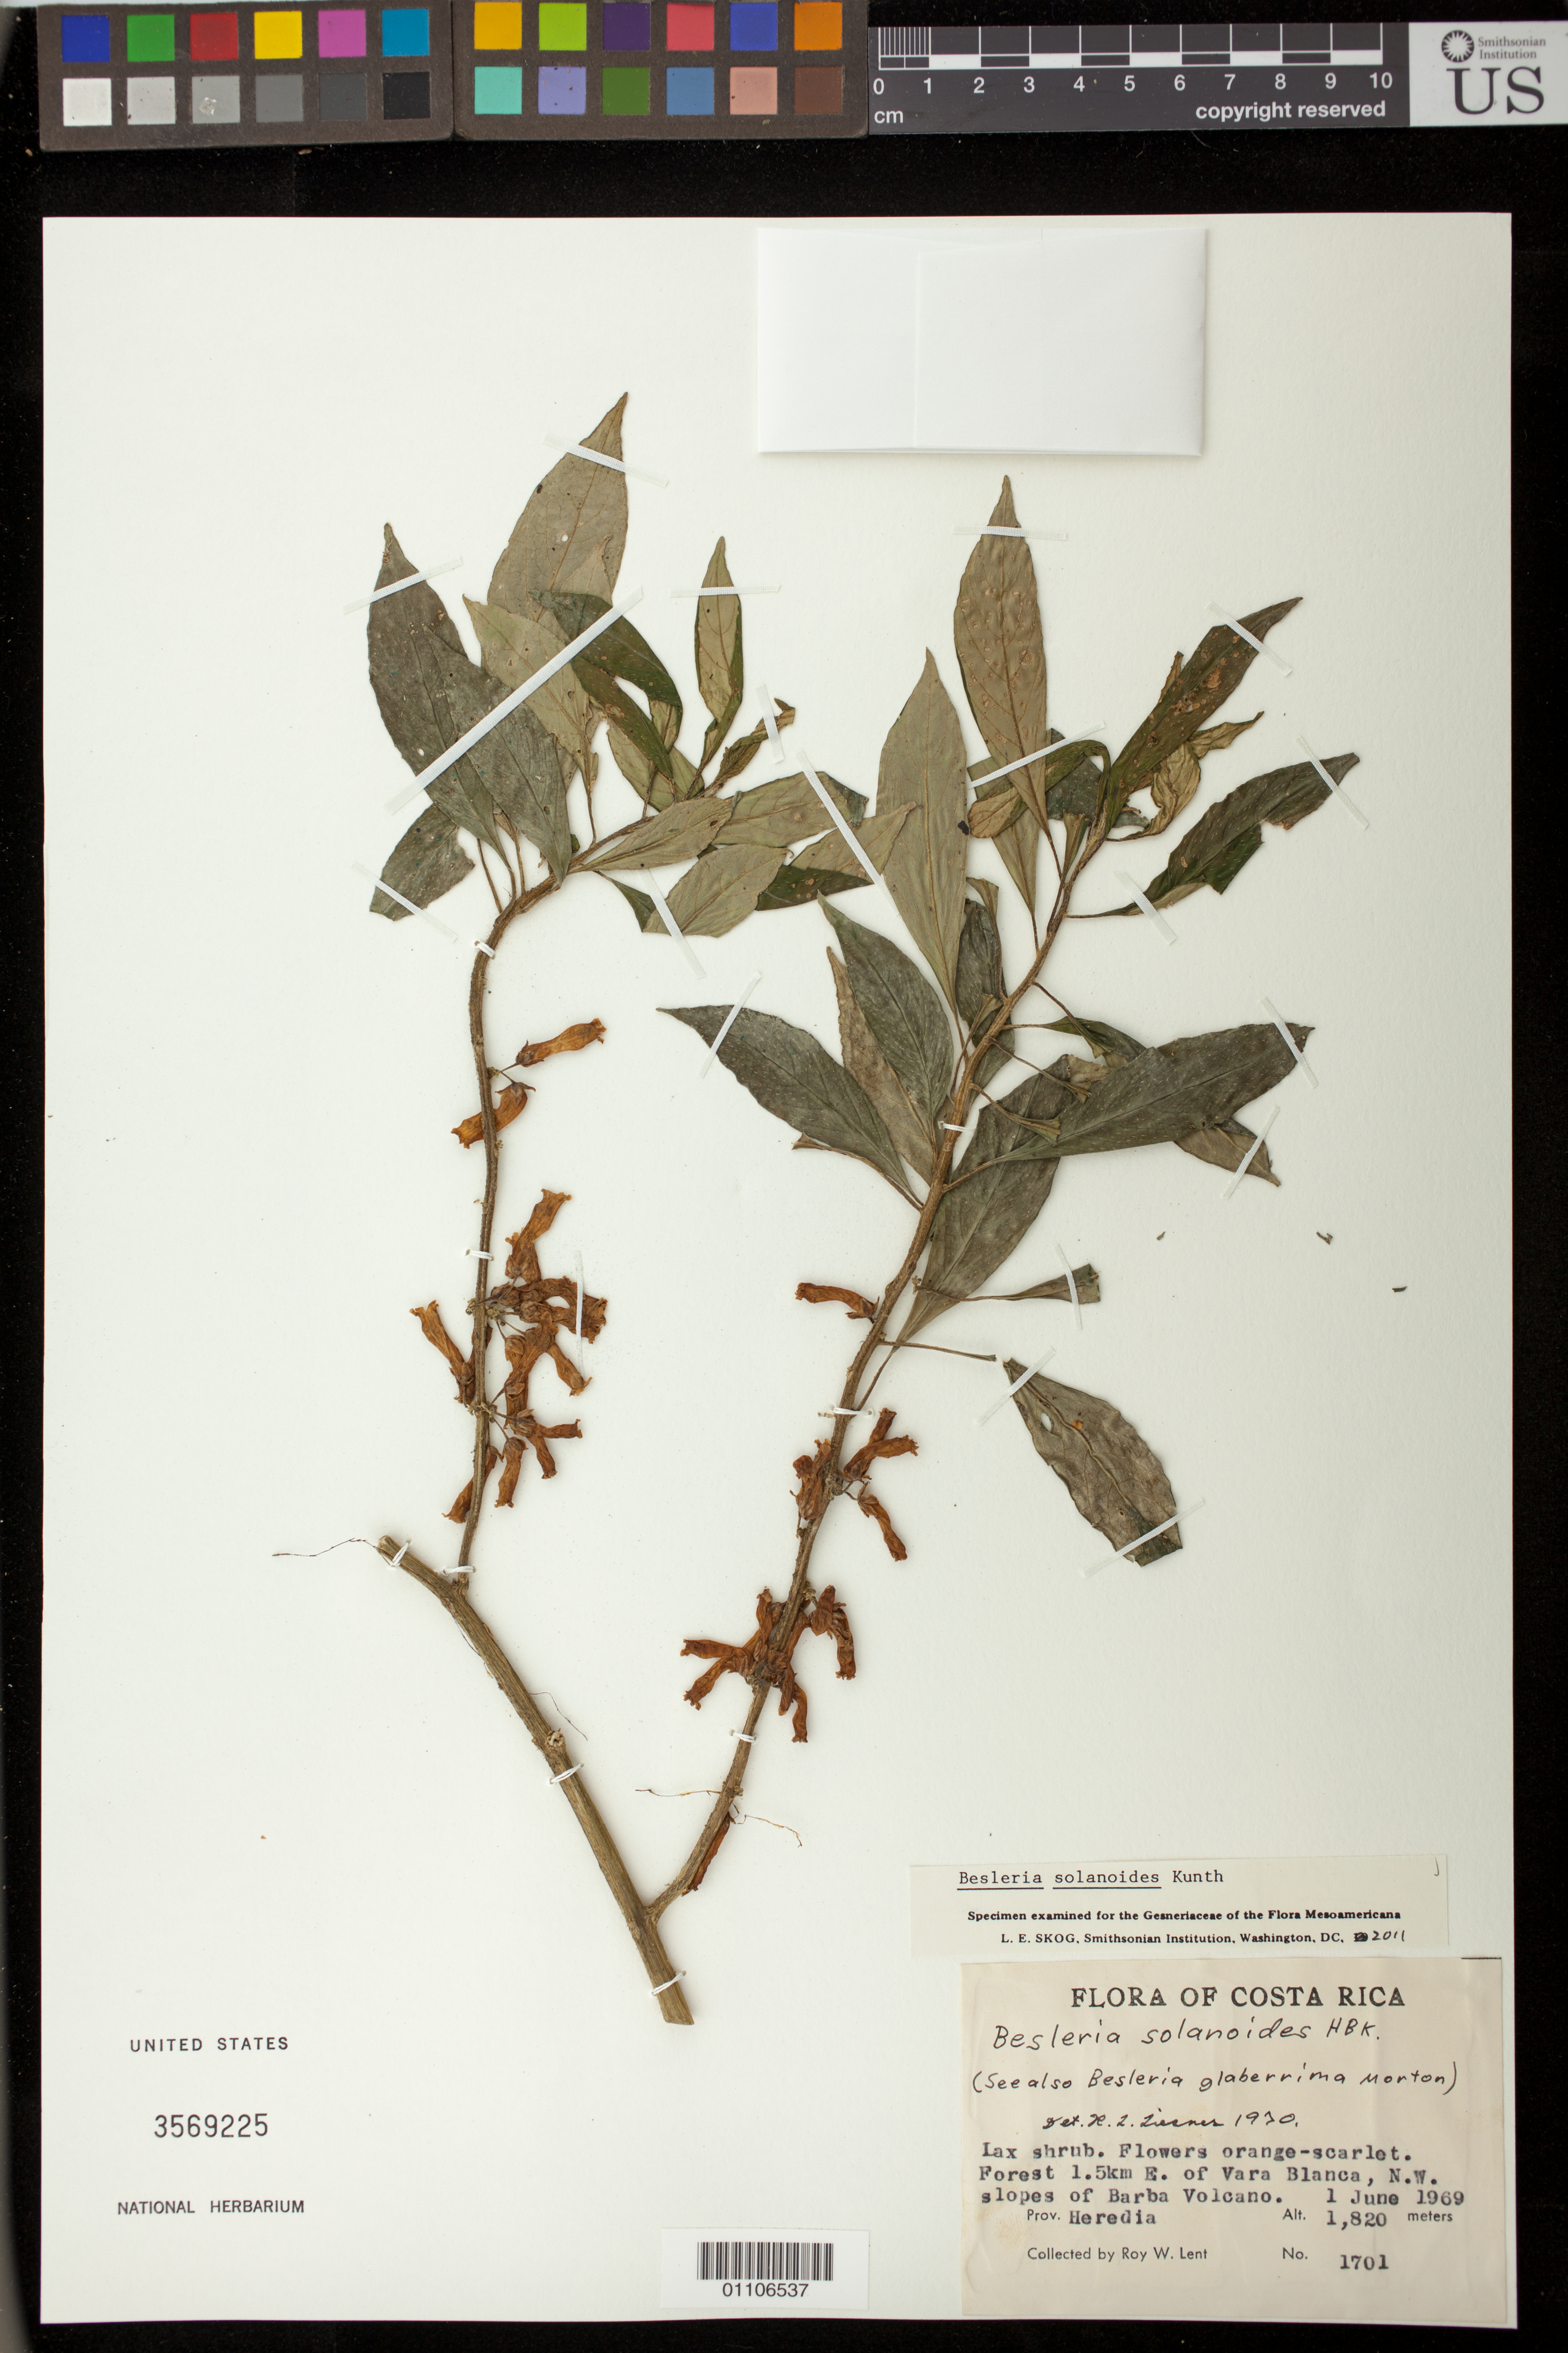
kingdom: Plantae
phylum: Tracheophyta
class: Magnoliopsida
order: Lamiales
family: Gesneriaceae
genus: Besleria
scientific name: Besleria solanoides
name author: Kunth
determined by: Skog, Laurence E.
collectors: R. W. Lent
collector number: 1701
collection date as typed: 01 Jun 1969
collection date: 1969-06-01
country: Costa Rica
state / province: Heredia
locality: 1.5 km E of Vara Blanca, NW slopes of Barba Volcano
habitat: Forest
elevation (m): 1820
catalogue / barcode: US 3569225